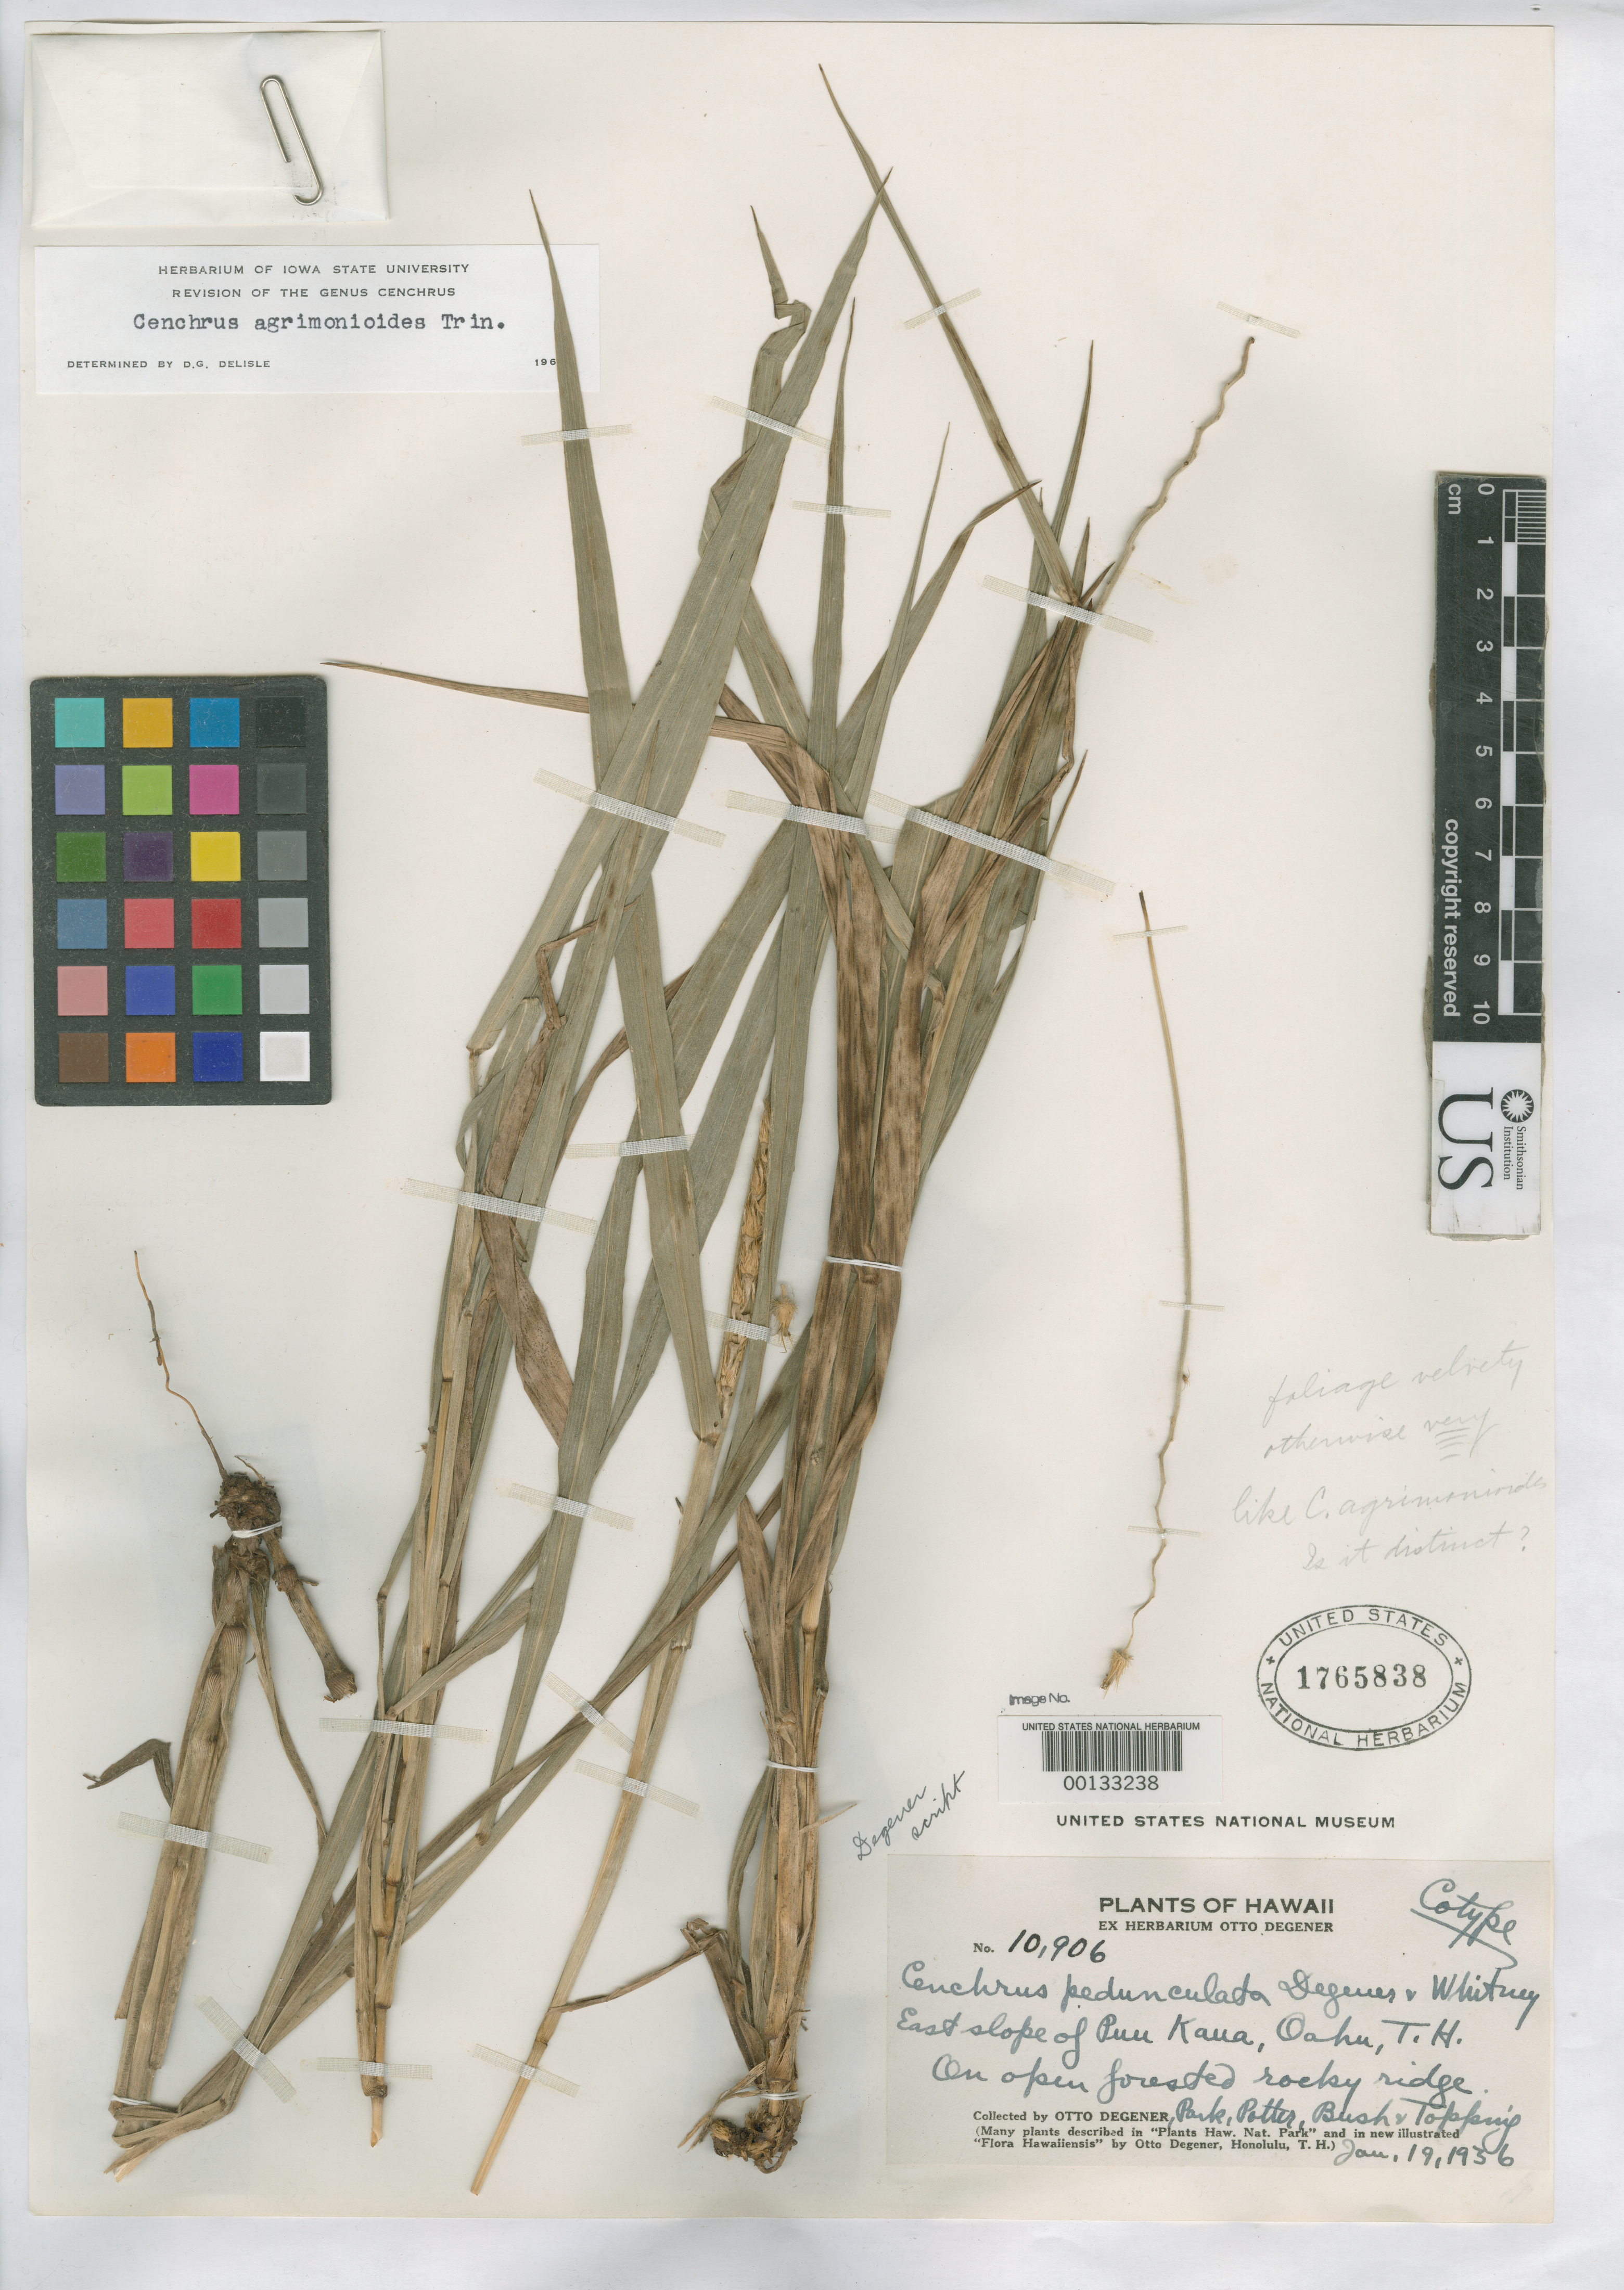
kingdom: Plantae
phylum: Tracheophyta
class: Liliopsida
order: Poales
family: Poaceae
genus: Cenchrus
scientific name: Cenchrus pendunculatus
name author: O. Deg. & Whitney in O. Deg.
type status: Isotype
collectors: O. Degener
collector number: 10906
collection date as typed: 19 Jan 1936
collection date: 1936-01-19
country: United States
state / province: Hawaii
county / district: Honolulu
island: Oahu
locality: E slope of Puu Kaua.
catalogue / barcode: US 1765838